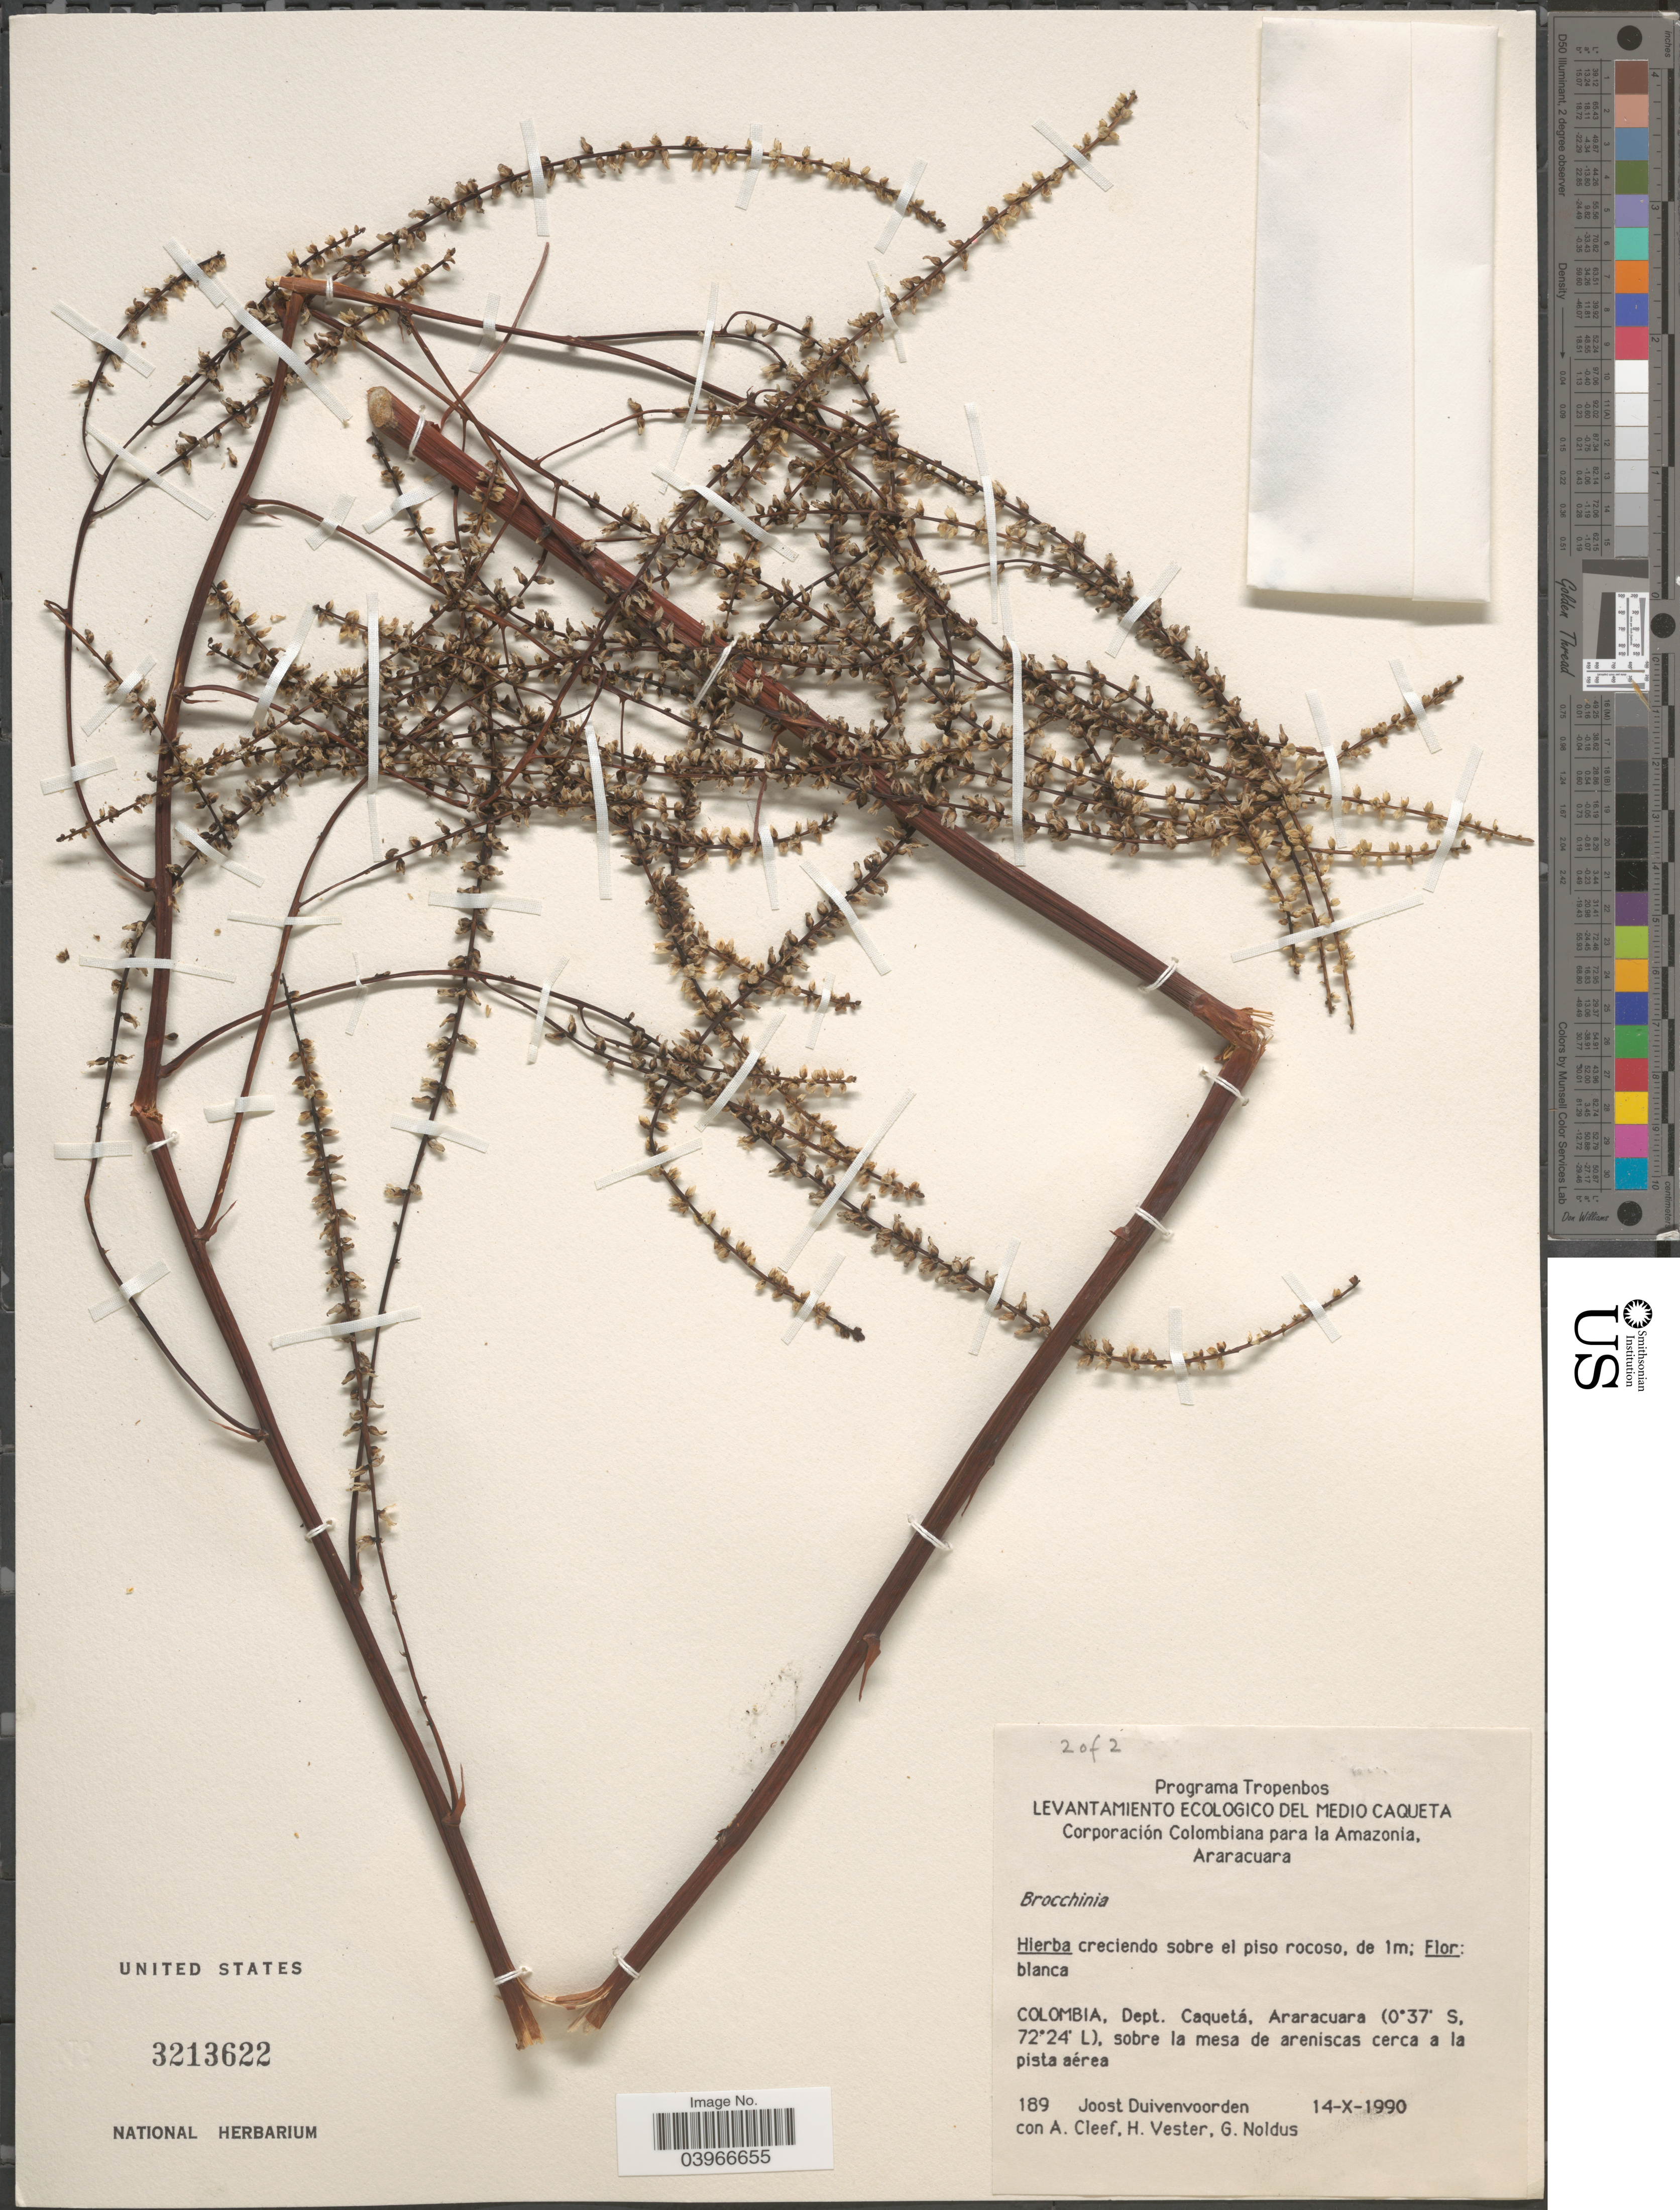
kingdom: Plantae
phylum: Tracheophyta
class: Liliopsida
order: Poales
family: Bromeliaceae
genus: Brocchinia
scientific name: Brocchinia sp.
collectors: J. Duivenvoorden, A. M. Cleef, H. Vester & G. Noldus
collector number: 189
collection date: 1990-10-14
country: Colombia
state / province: Caquetá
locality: Dept. Caquetá, Araracuara, sobre la mesa de areniscas cerca a la pista aérea.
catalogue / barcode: US 3213622